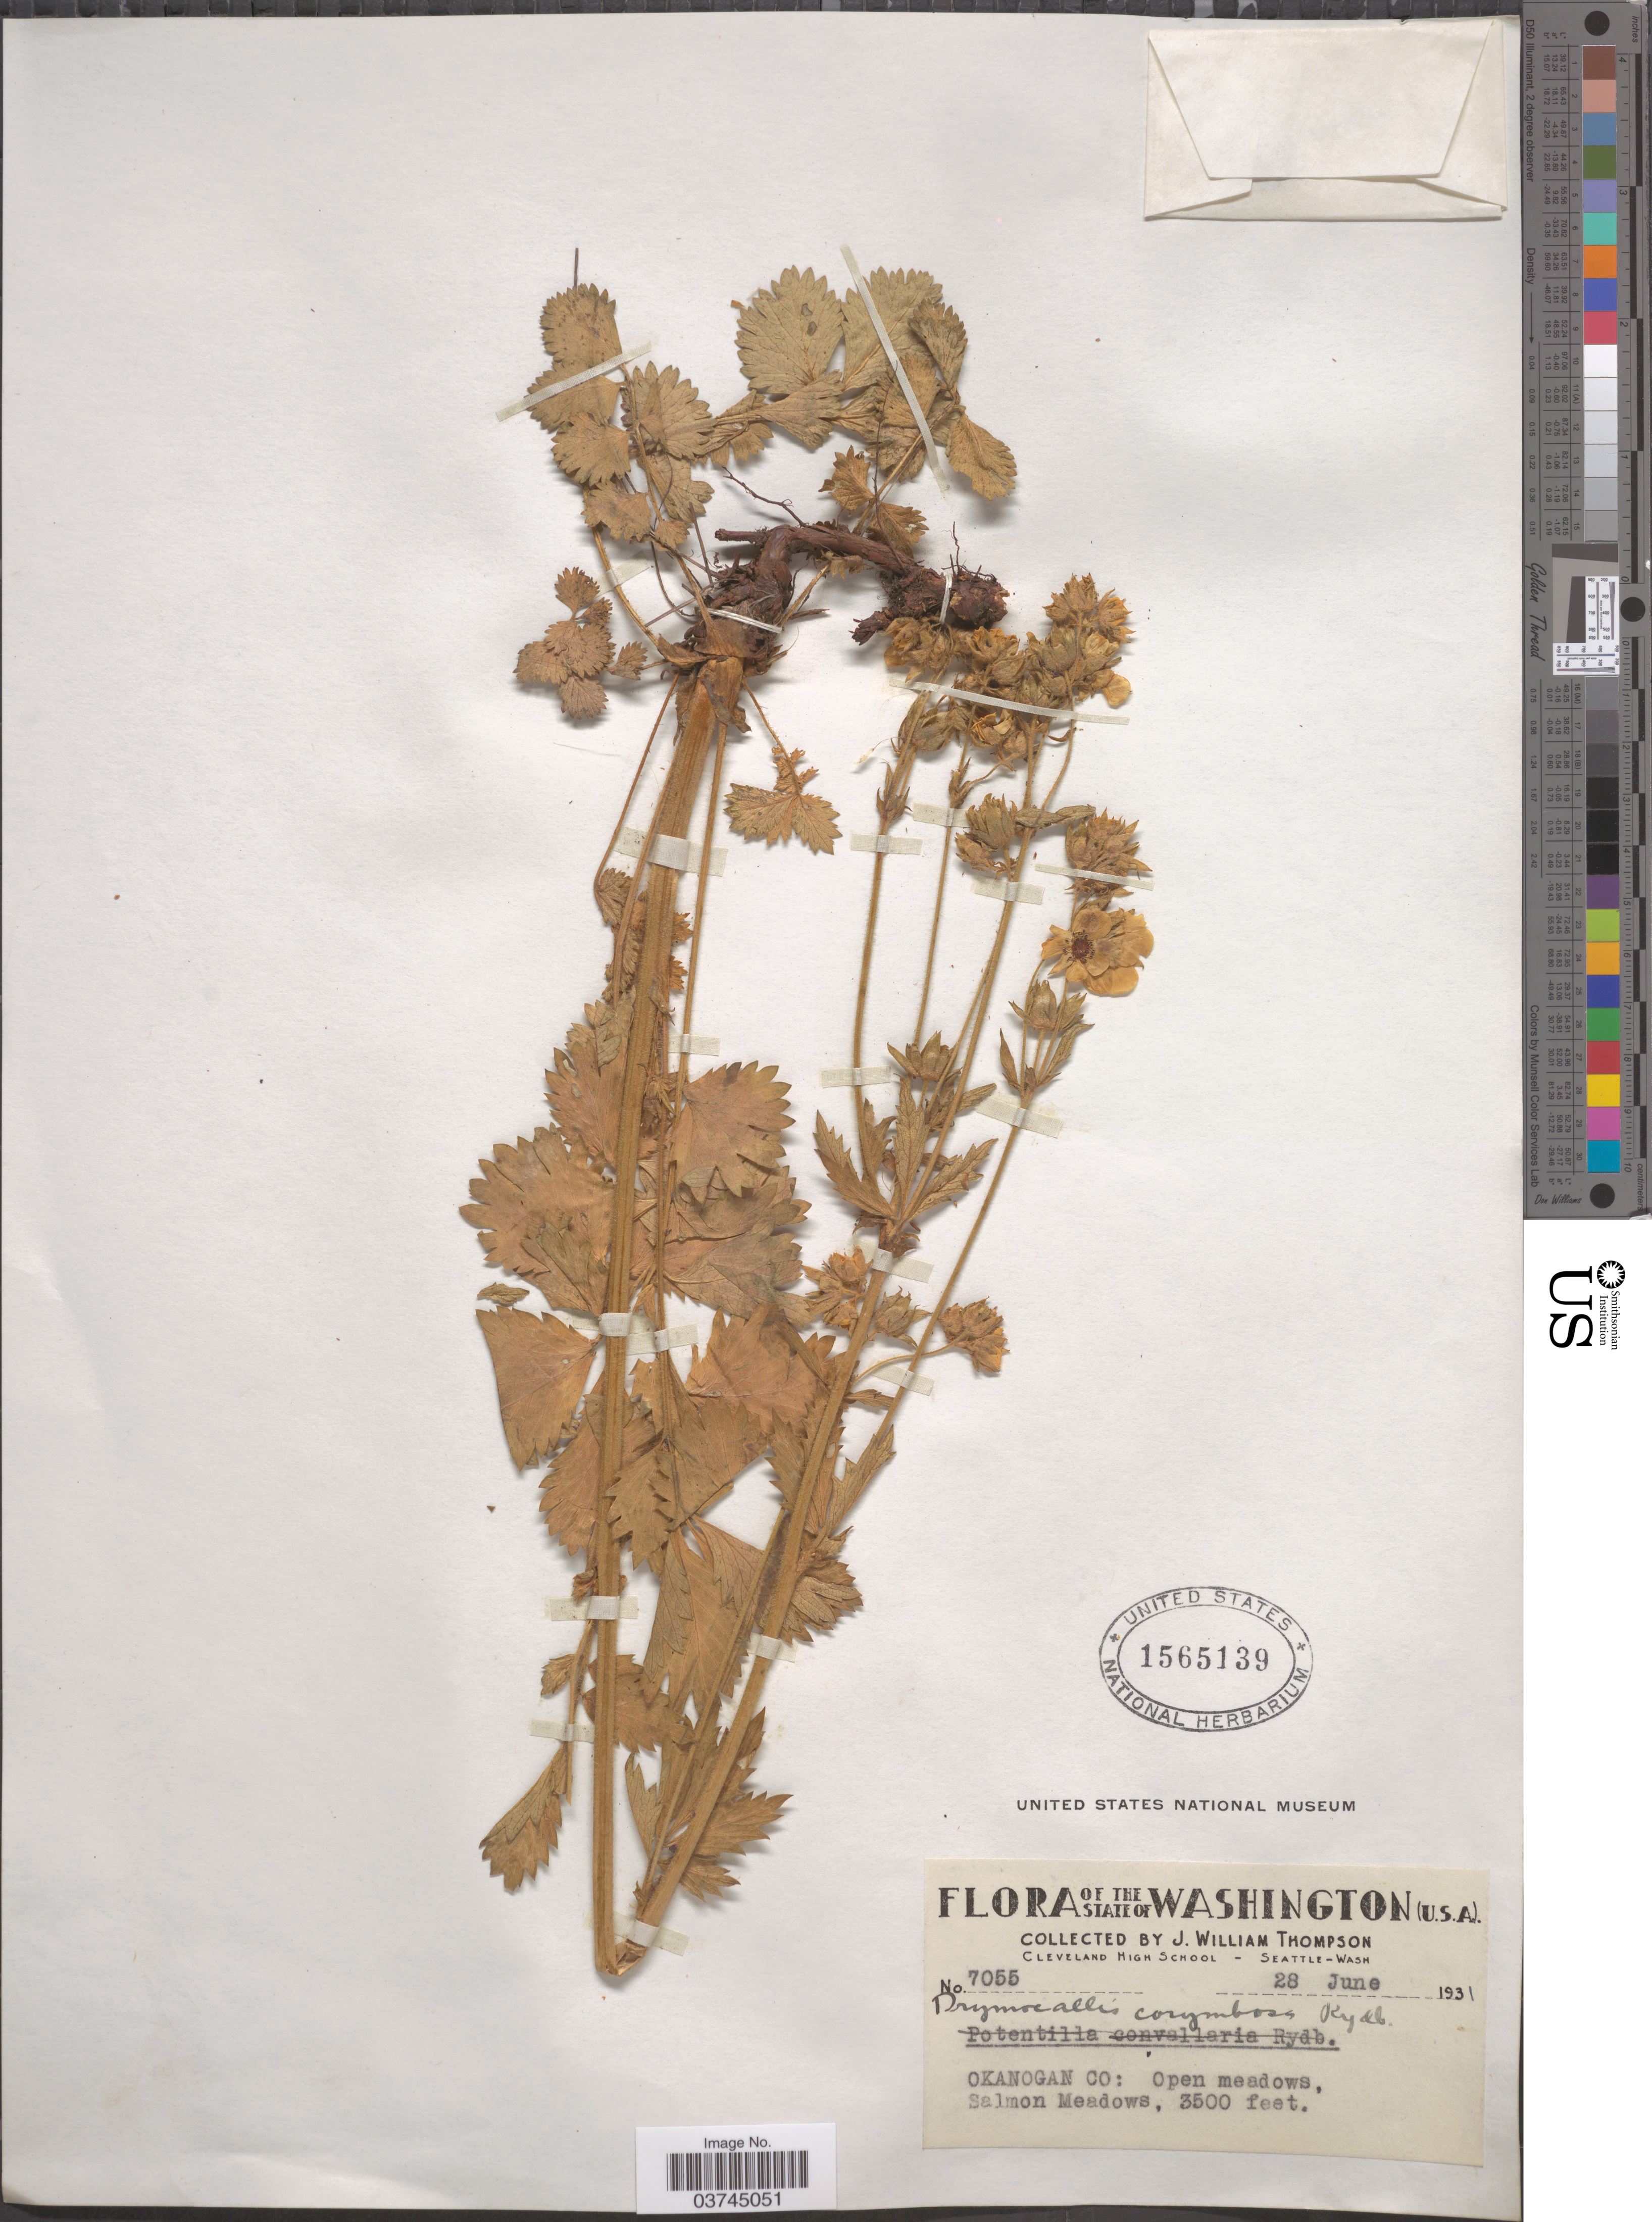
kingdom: Plantae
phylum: Tracheophyta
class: Magnoliopsida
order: Rosales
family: Rosaceae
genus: Drymocallis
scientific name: Drymocallis convallaria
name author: (Rydb.) Rydb.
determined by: Strong, Mark T., (BOT), Smithsonian Institution - National Museum of Natural History (UNITED STATES)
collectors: J. W. Thompson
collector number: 7055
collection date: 1931-06-28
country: United States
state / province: Washington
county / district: Okanogan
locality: Okanogan Co: Open meadows, Salmon Meadows.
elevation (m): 1067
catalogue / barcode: US 1565139